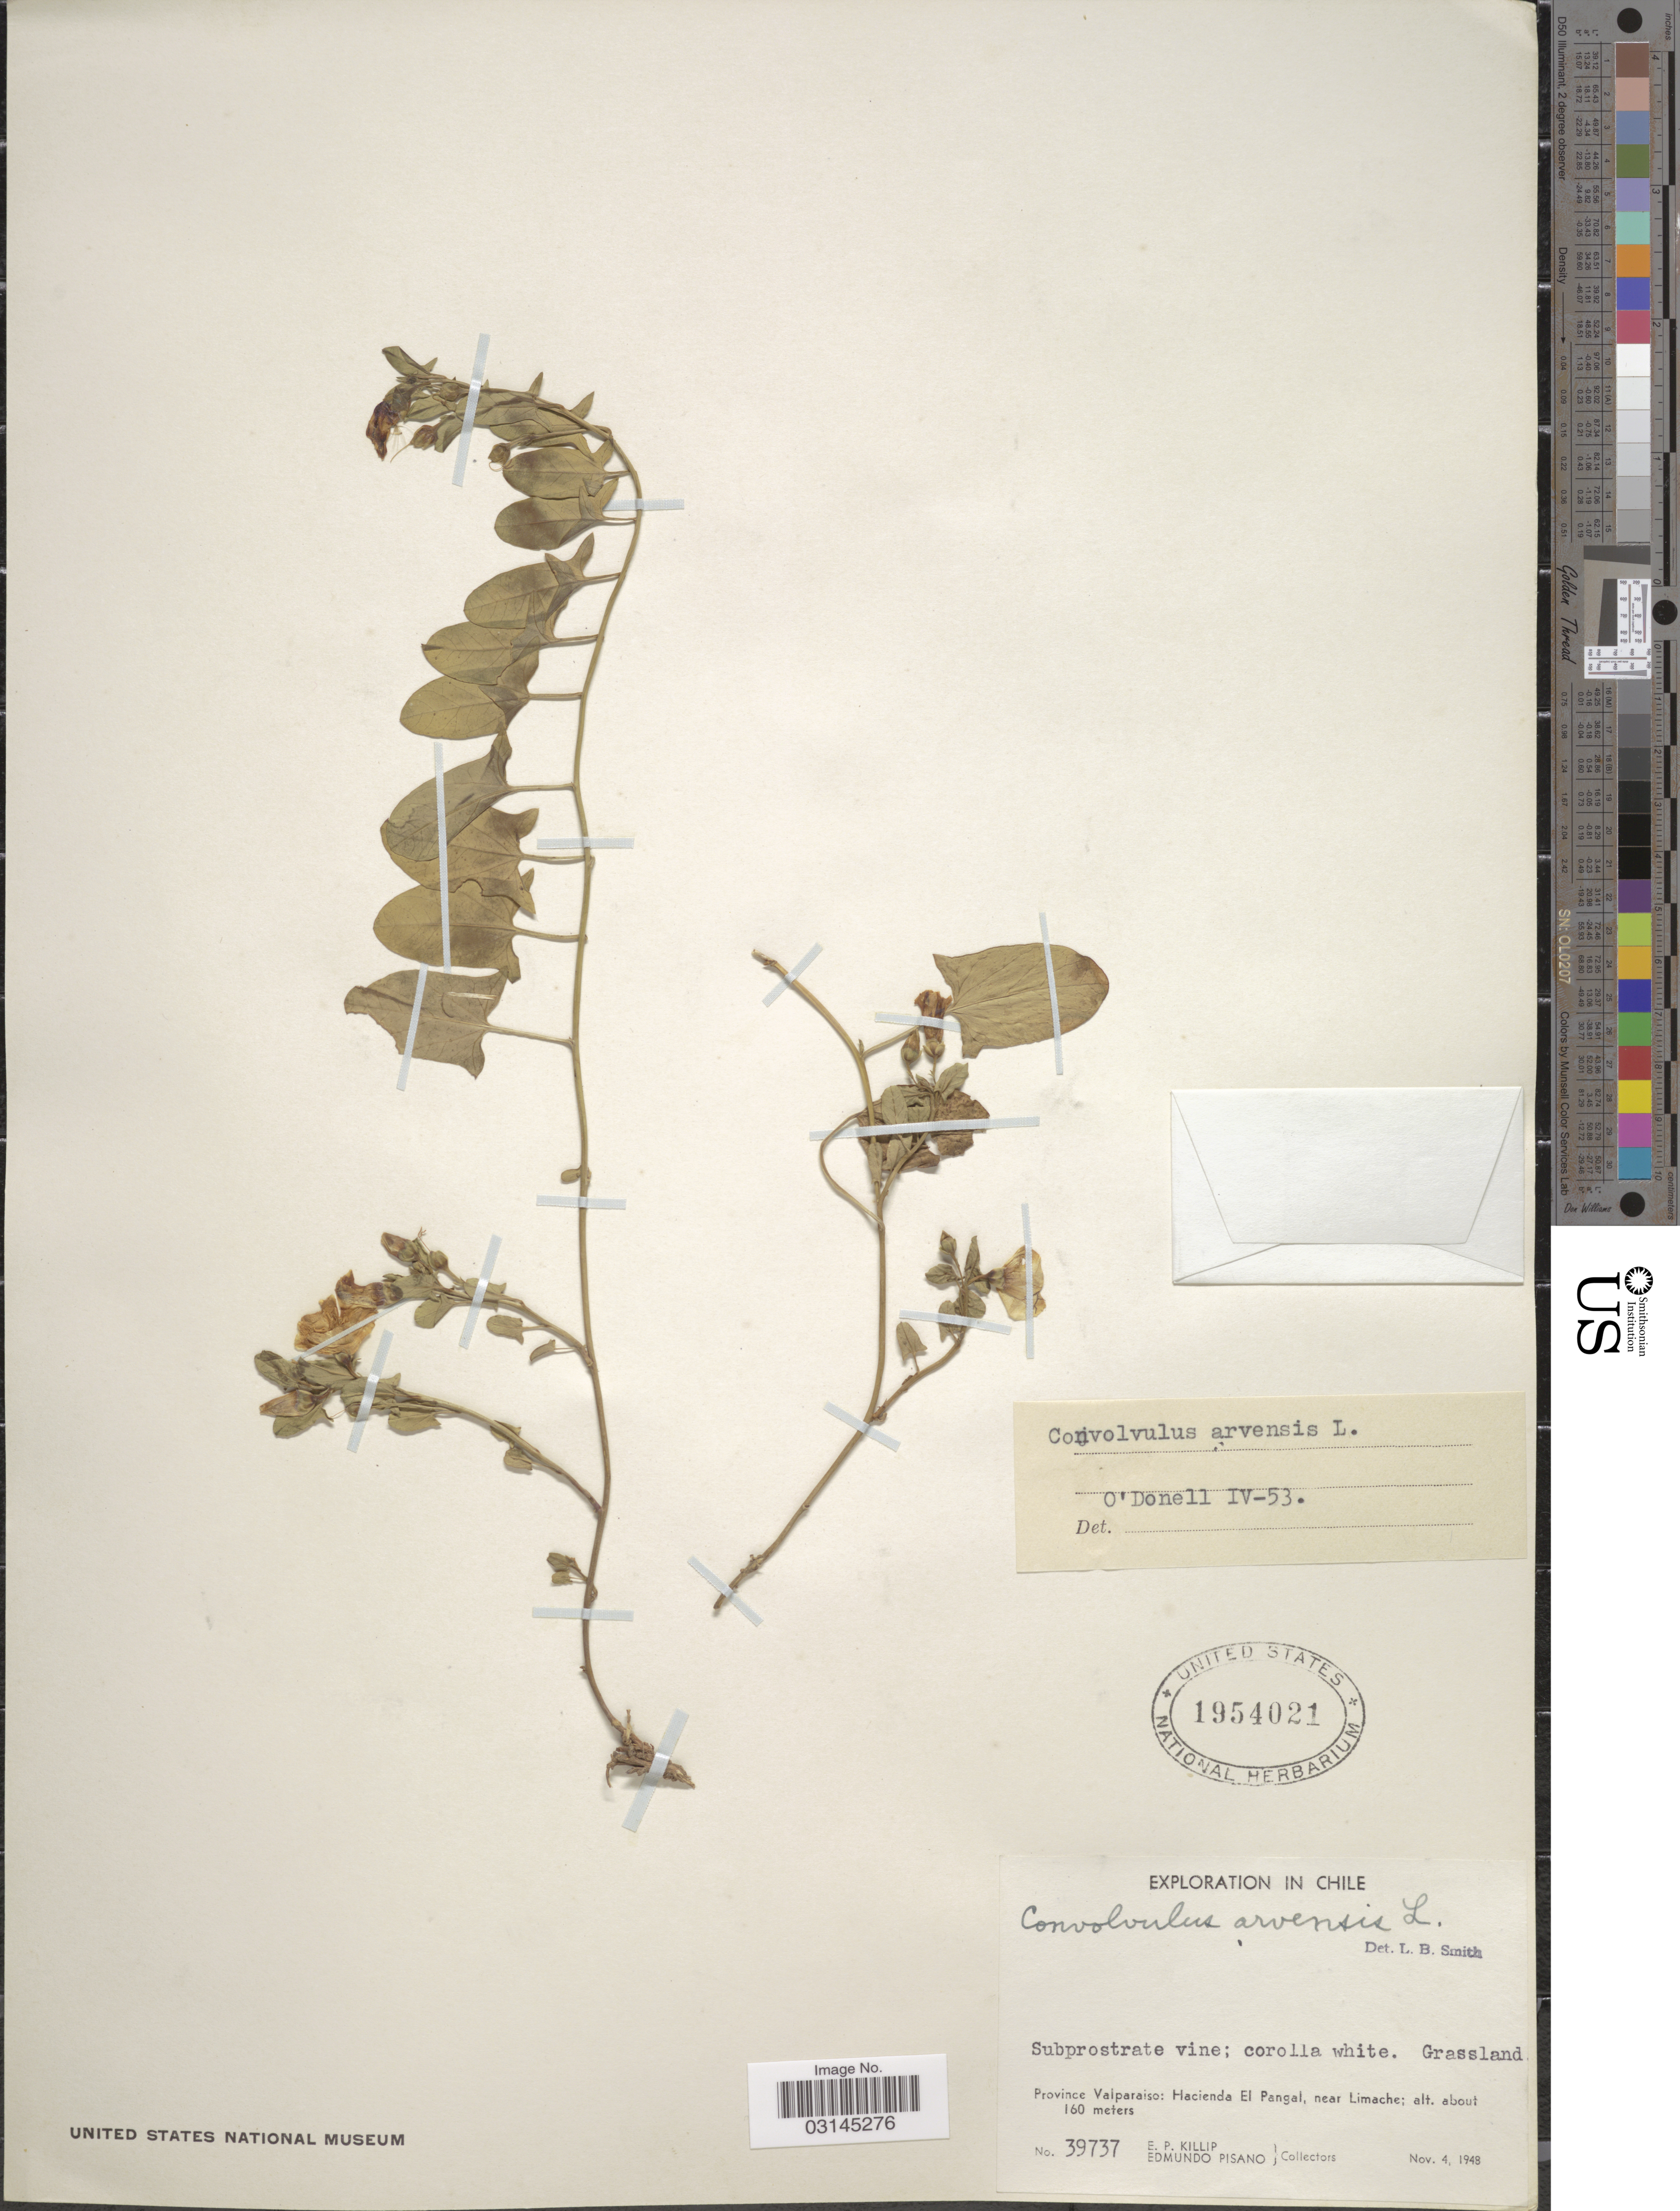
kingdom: Plantae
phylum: Tracheophyta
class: Magnoliopsida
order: Solanales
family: Convolvulaceae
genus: Convolvulus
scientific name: Convolvulus arvensis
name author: L.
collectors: E. P. Killip & E. Pisano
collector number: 39737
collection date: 1948-11-04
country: Chile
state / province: Valparaíso (V)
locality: Hacienda El Pangal, near Limache.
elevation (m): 160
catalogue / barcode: US 1954021